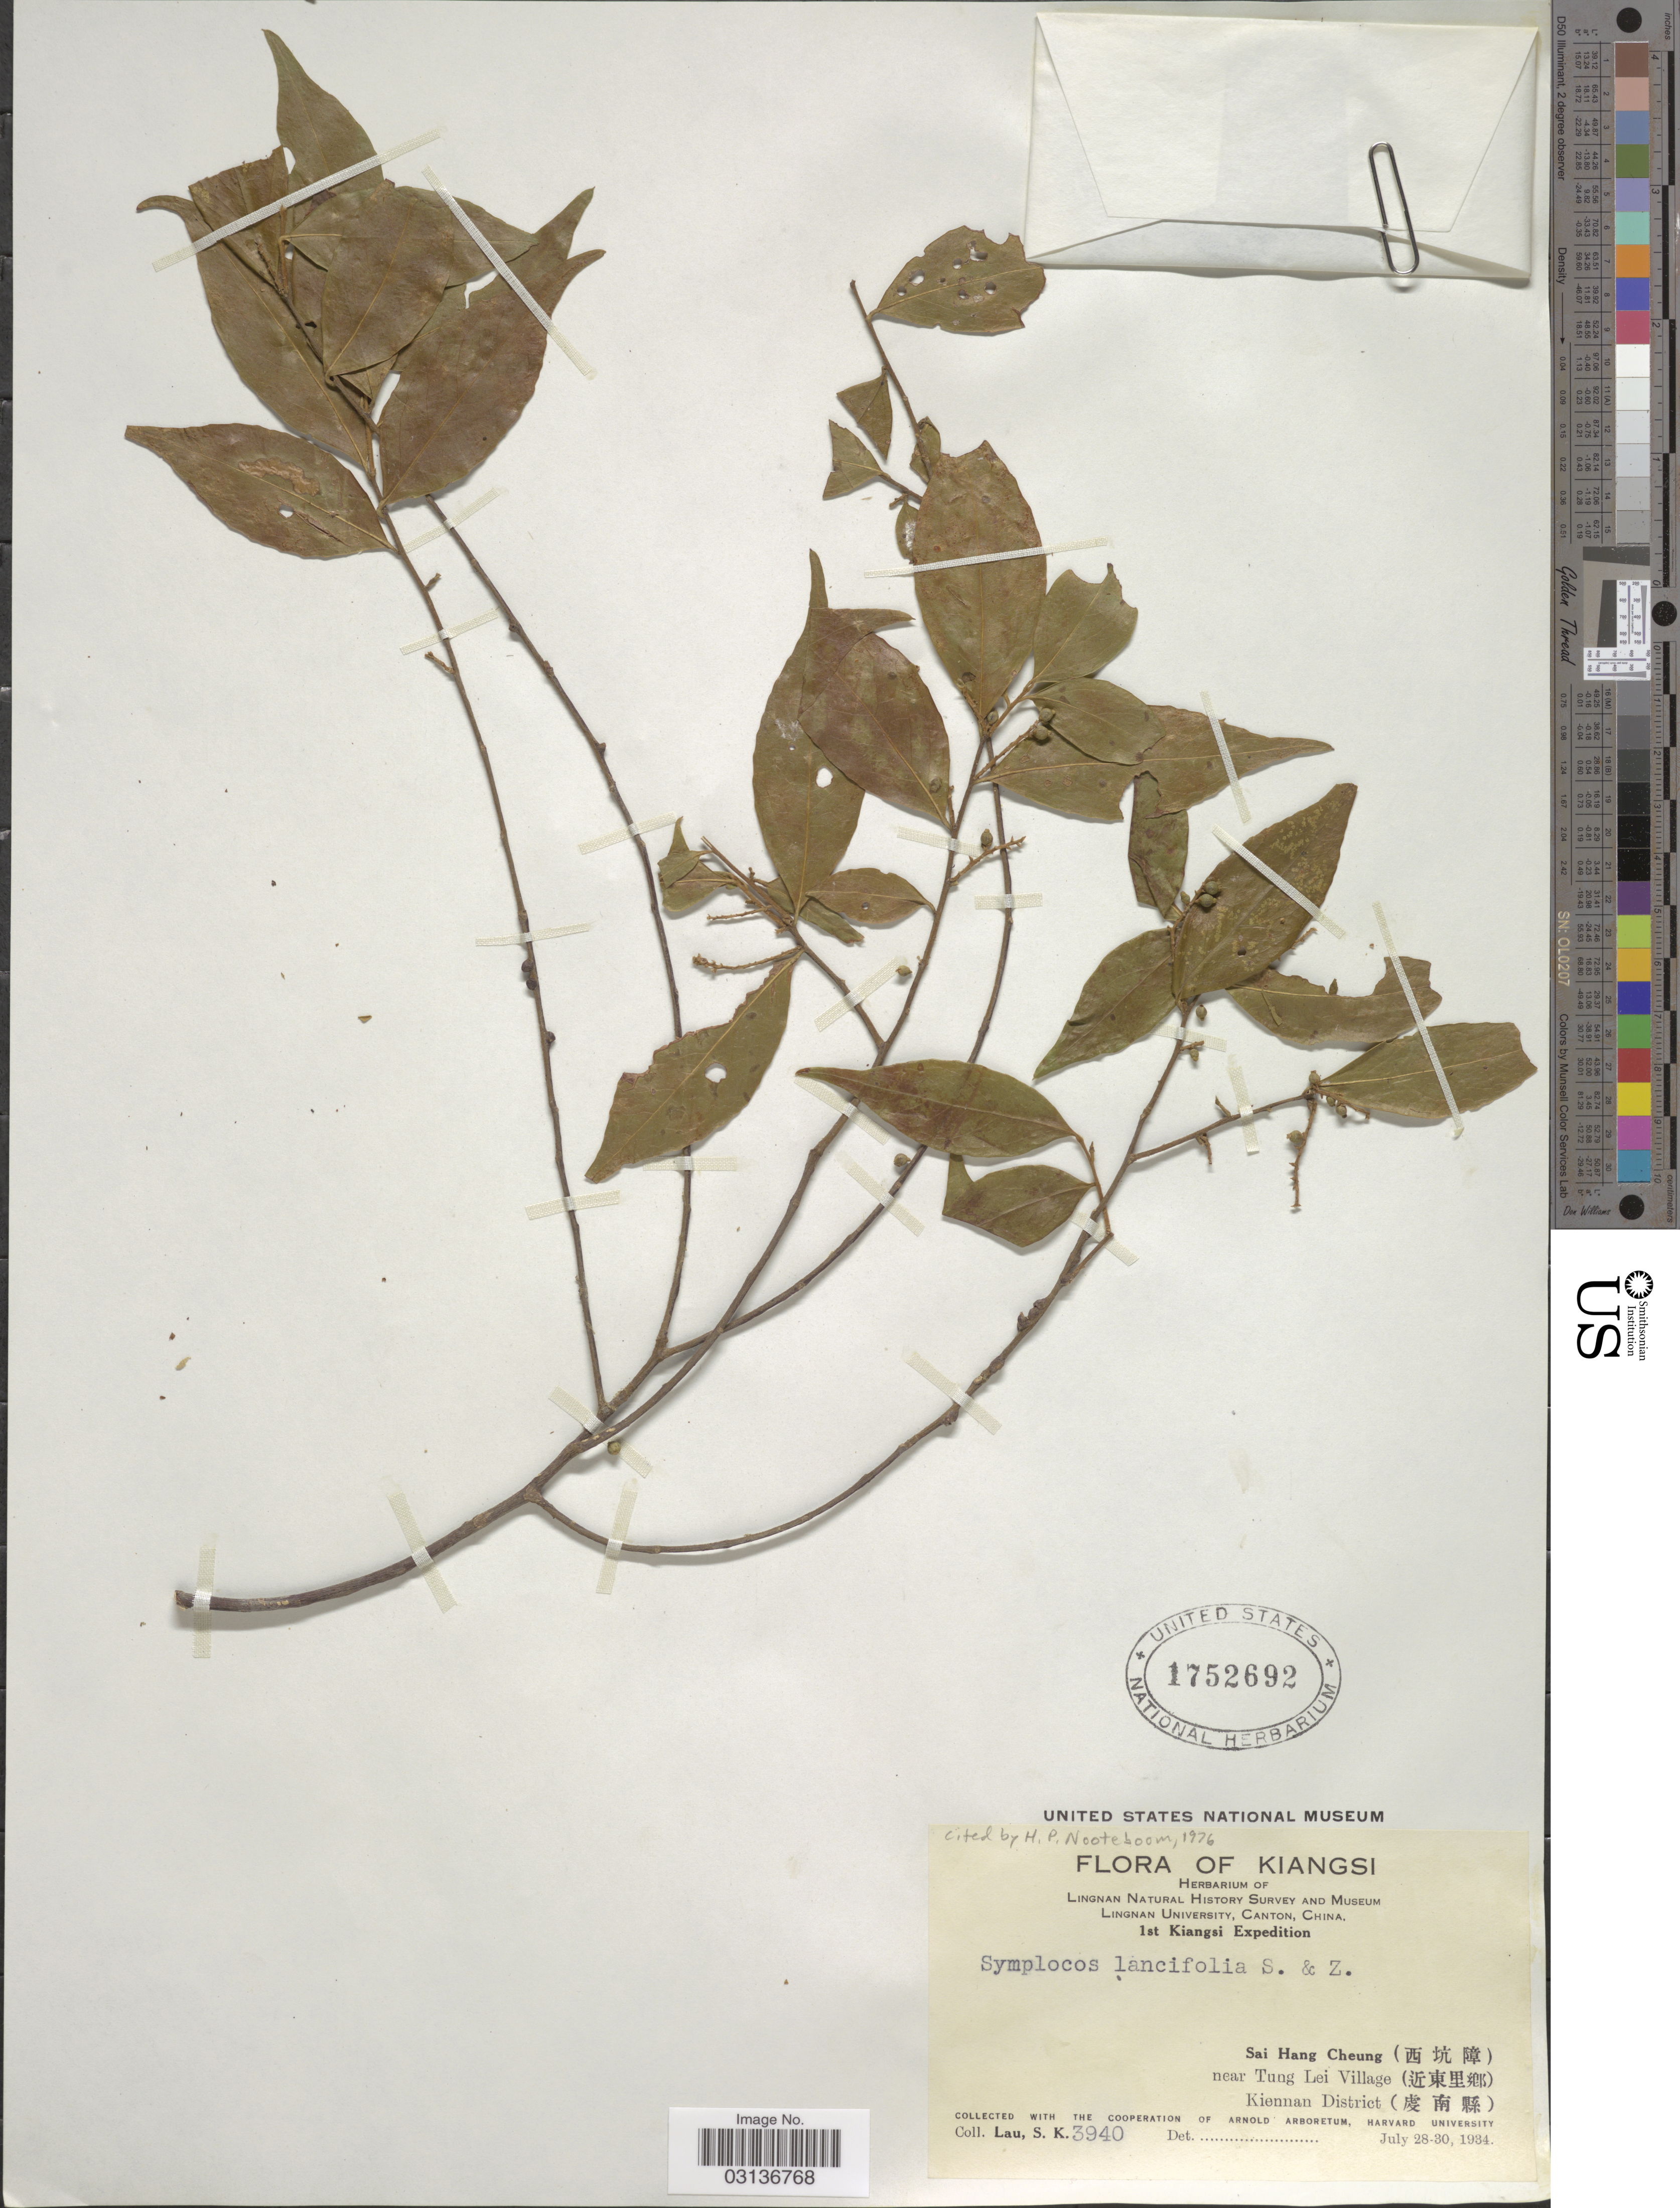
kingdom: Plantae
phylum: Tracheophyta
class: Magnoliopsida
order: Ericales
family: Symplocaceae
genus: Symplocos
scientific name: Symplocos lancifolia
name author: Siebert & Zucc.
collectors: S. K. Lau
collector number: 3940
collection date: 1934-07-28/1934-07-30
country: China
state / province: Jiangxi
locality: Sai Hang Cheung (X) near Tung Lei Village (X) Kiennan District (X). Kiangsi.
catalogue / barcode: US 1752682